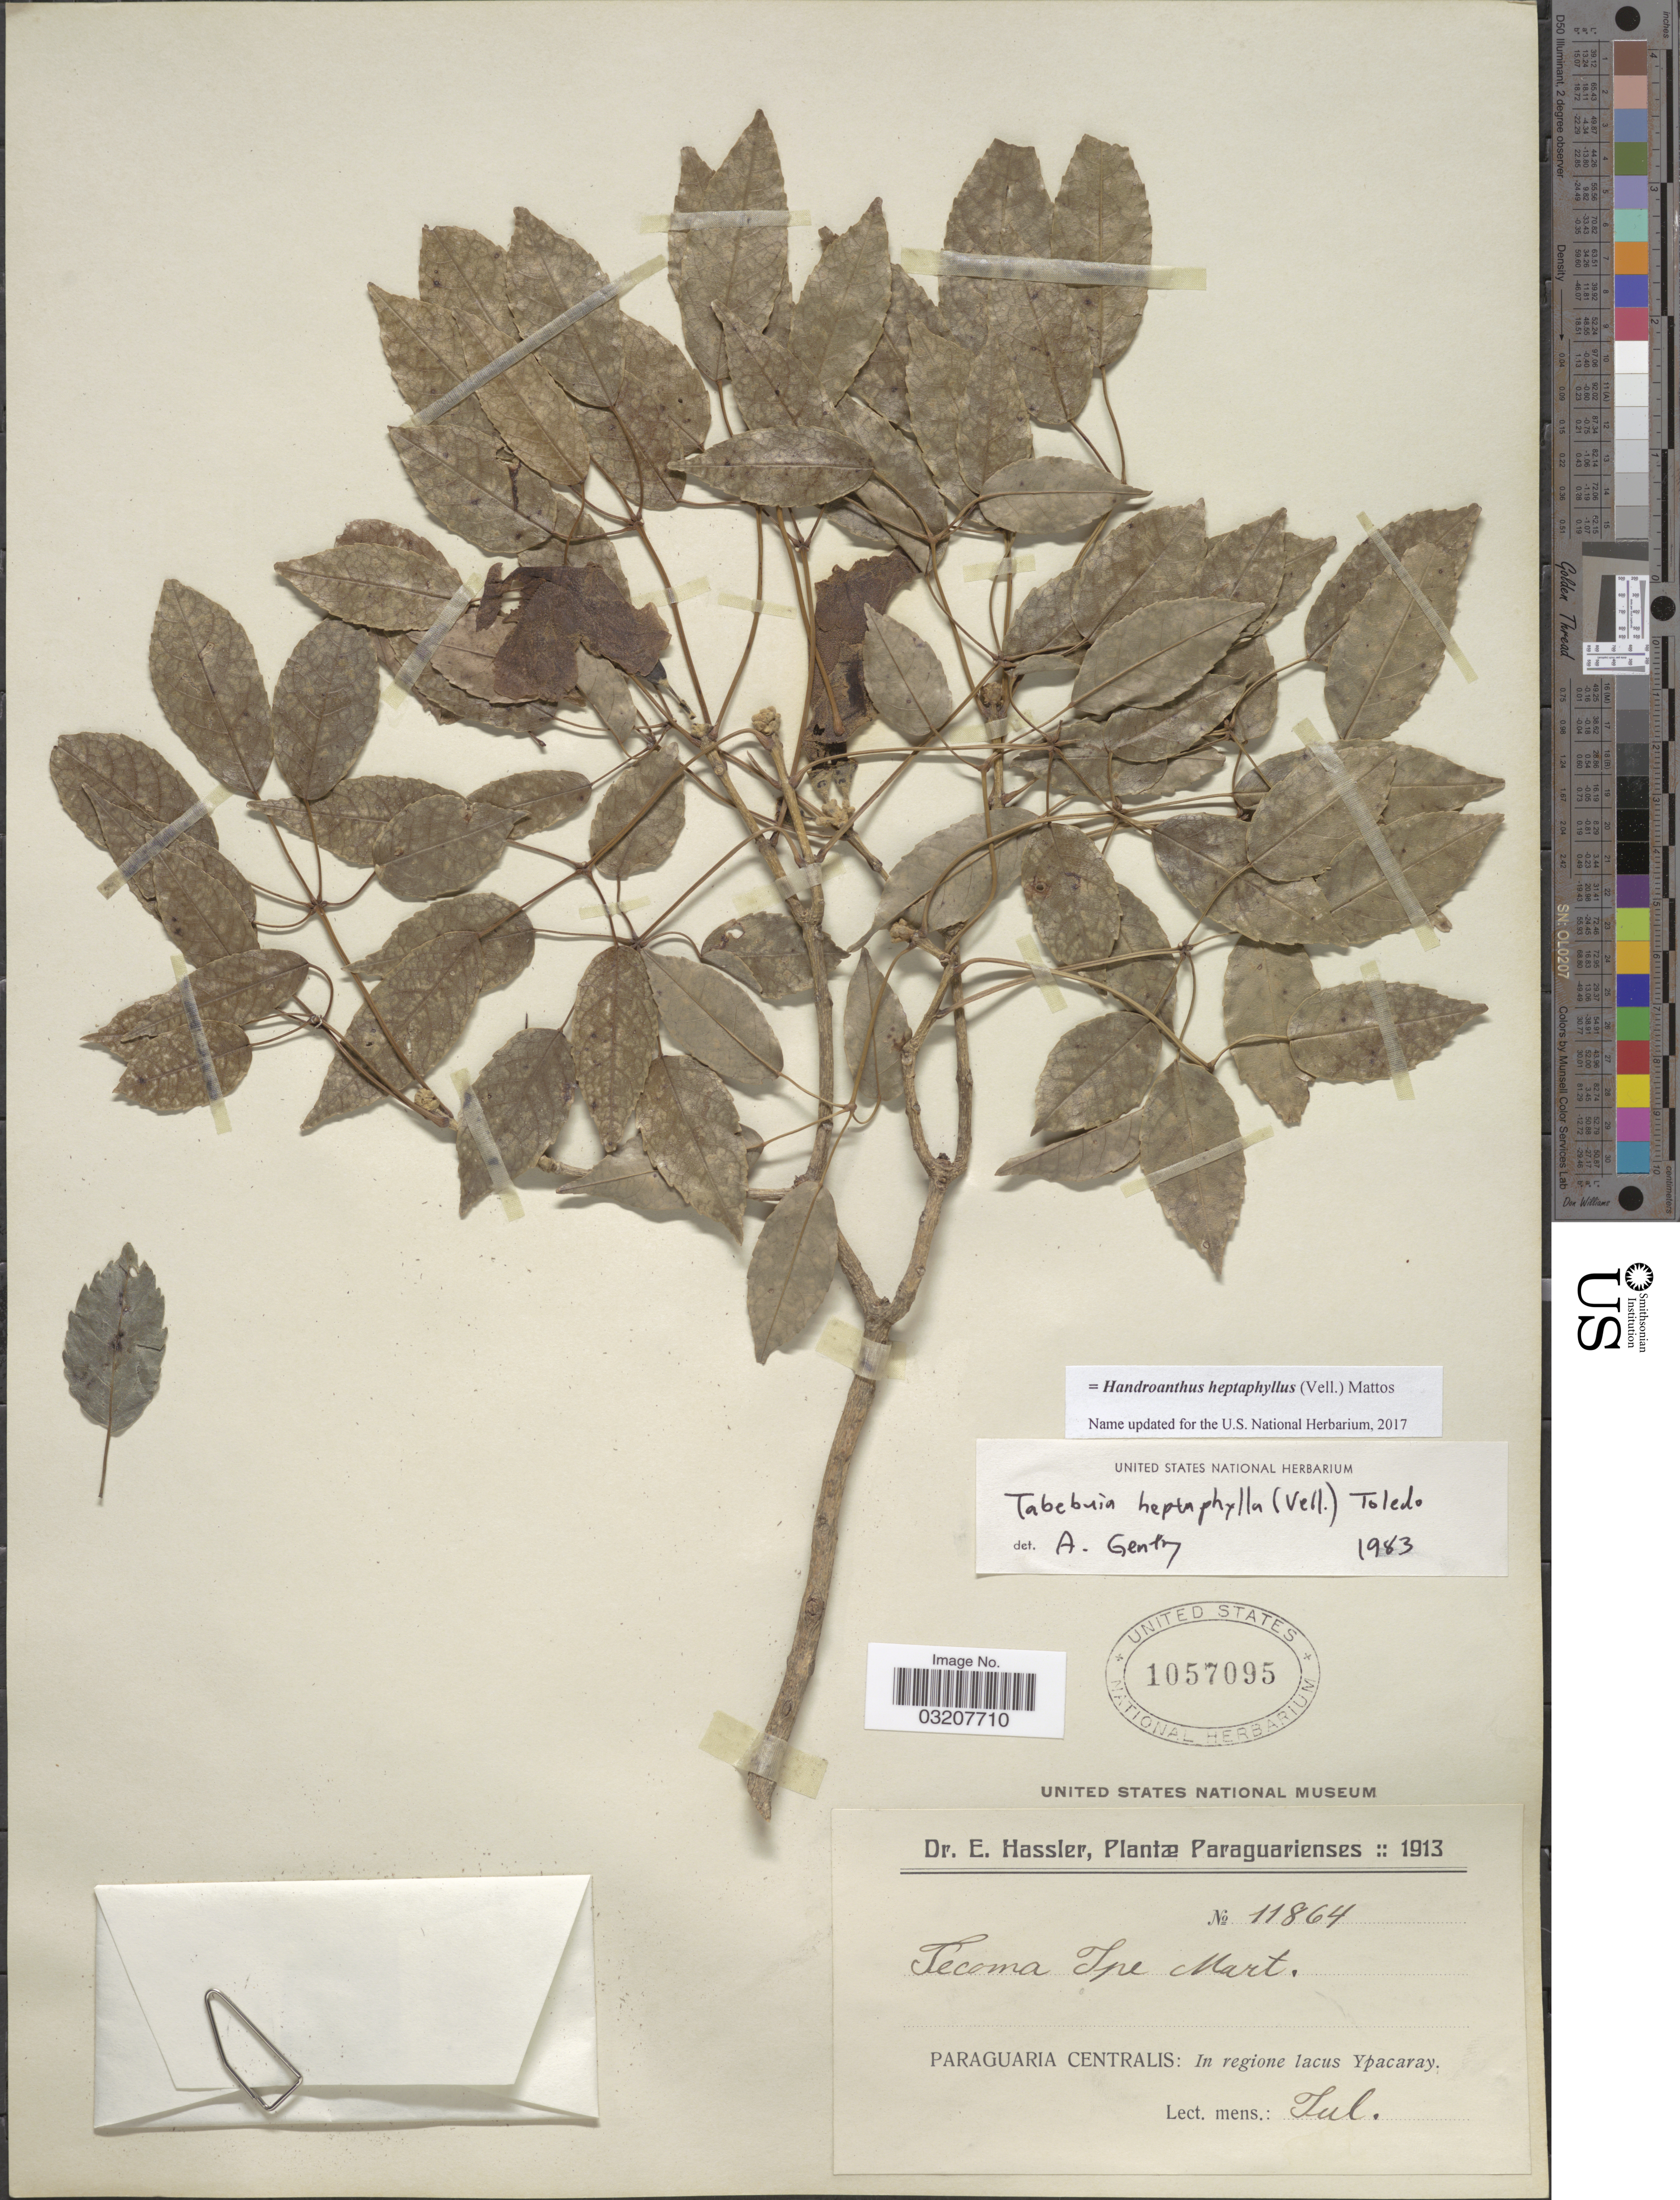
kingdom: Plantae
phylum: Tracheophyta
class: Magnoliopsida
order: Lamiales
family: Bignoniaceae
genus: Handroanthus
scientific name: Handroanthus heptaphyllus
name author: (Vell.) Mattos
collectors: E. Hassler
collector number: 11864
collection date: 1913-07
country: Paraguay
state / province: Paraguari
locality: Paraguaria Centralis: In regione lacus Ypacaray.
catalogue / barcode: US 1057095